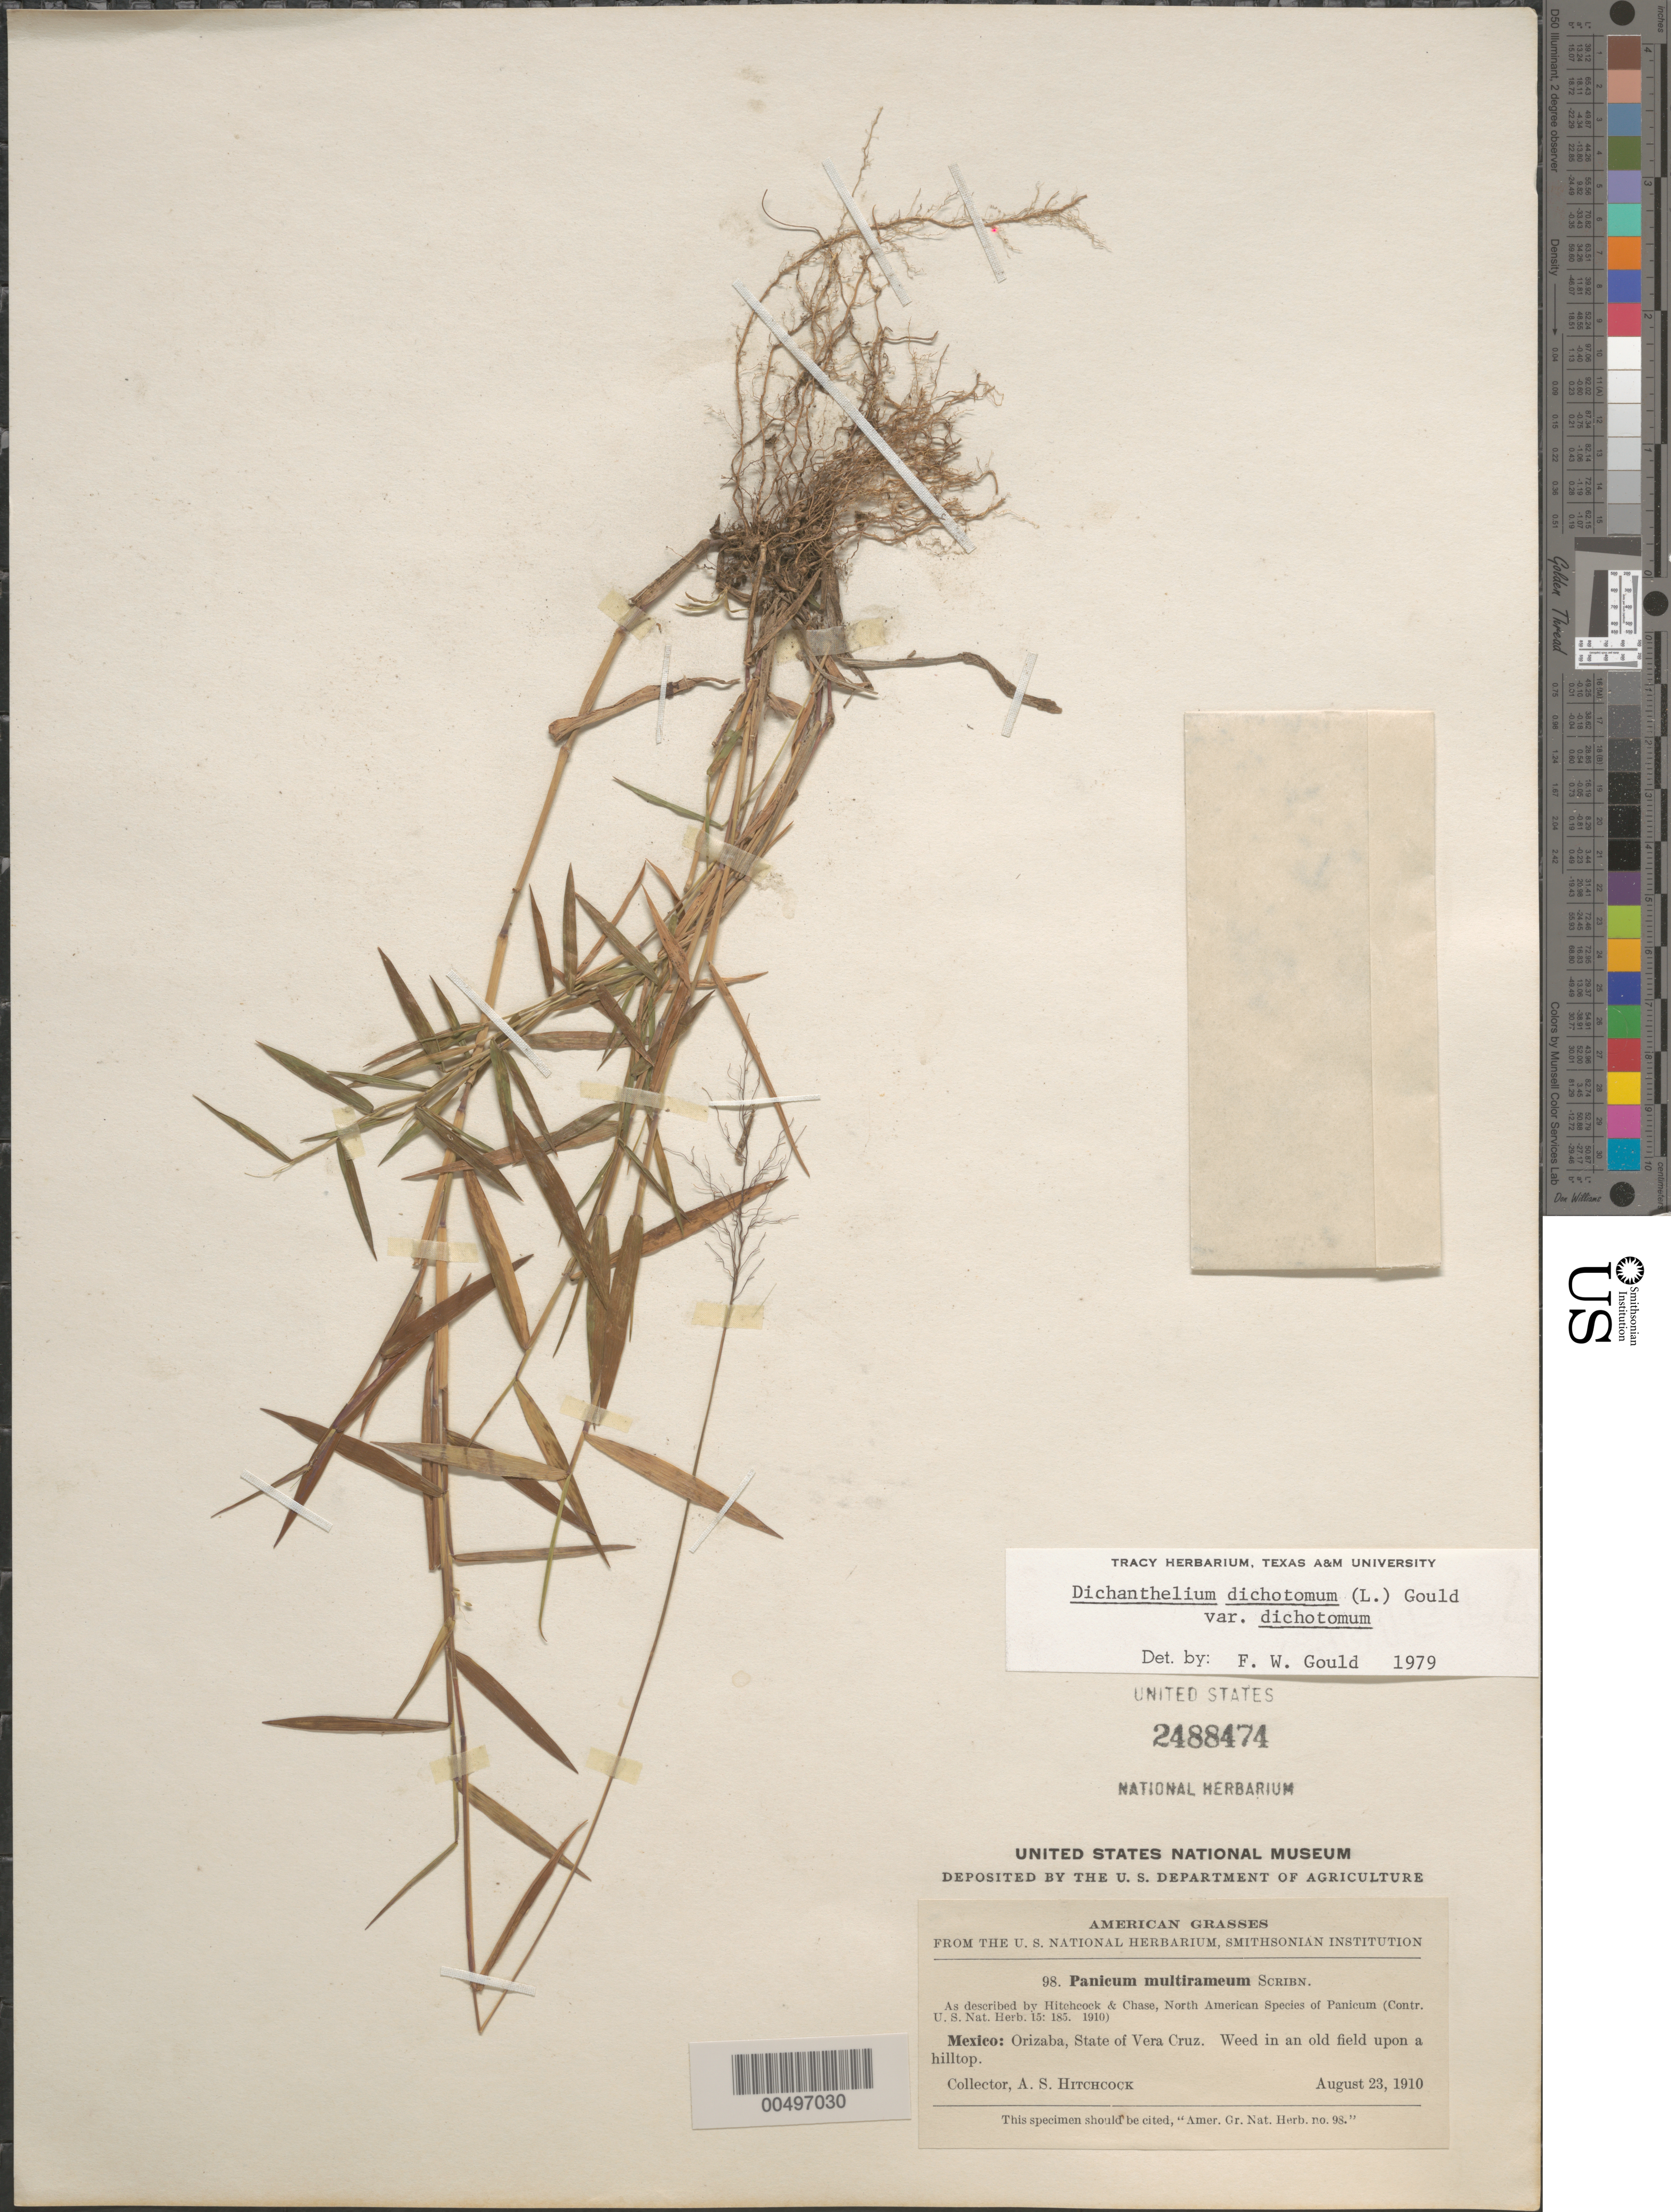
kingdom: Plantae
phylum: Tracheophyta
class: Liliopsida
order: Poales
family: Poaceae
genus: Dichanthelium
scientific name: Dichanthelium dichotomum var. dichotomum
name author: (L.) Gould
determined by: Gould, F. W.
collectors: A. S. Hitchcock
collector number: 98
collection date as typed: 23 Aug 1910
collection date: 1910-08-23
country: Mexico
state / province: Veracruz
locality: Orizaba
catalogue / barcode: US 2488474